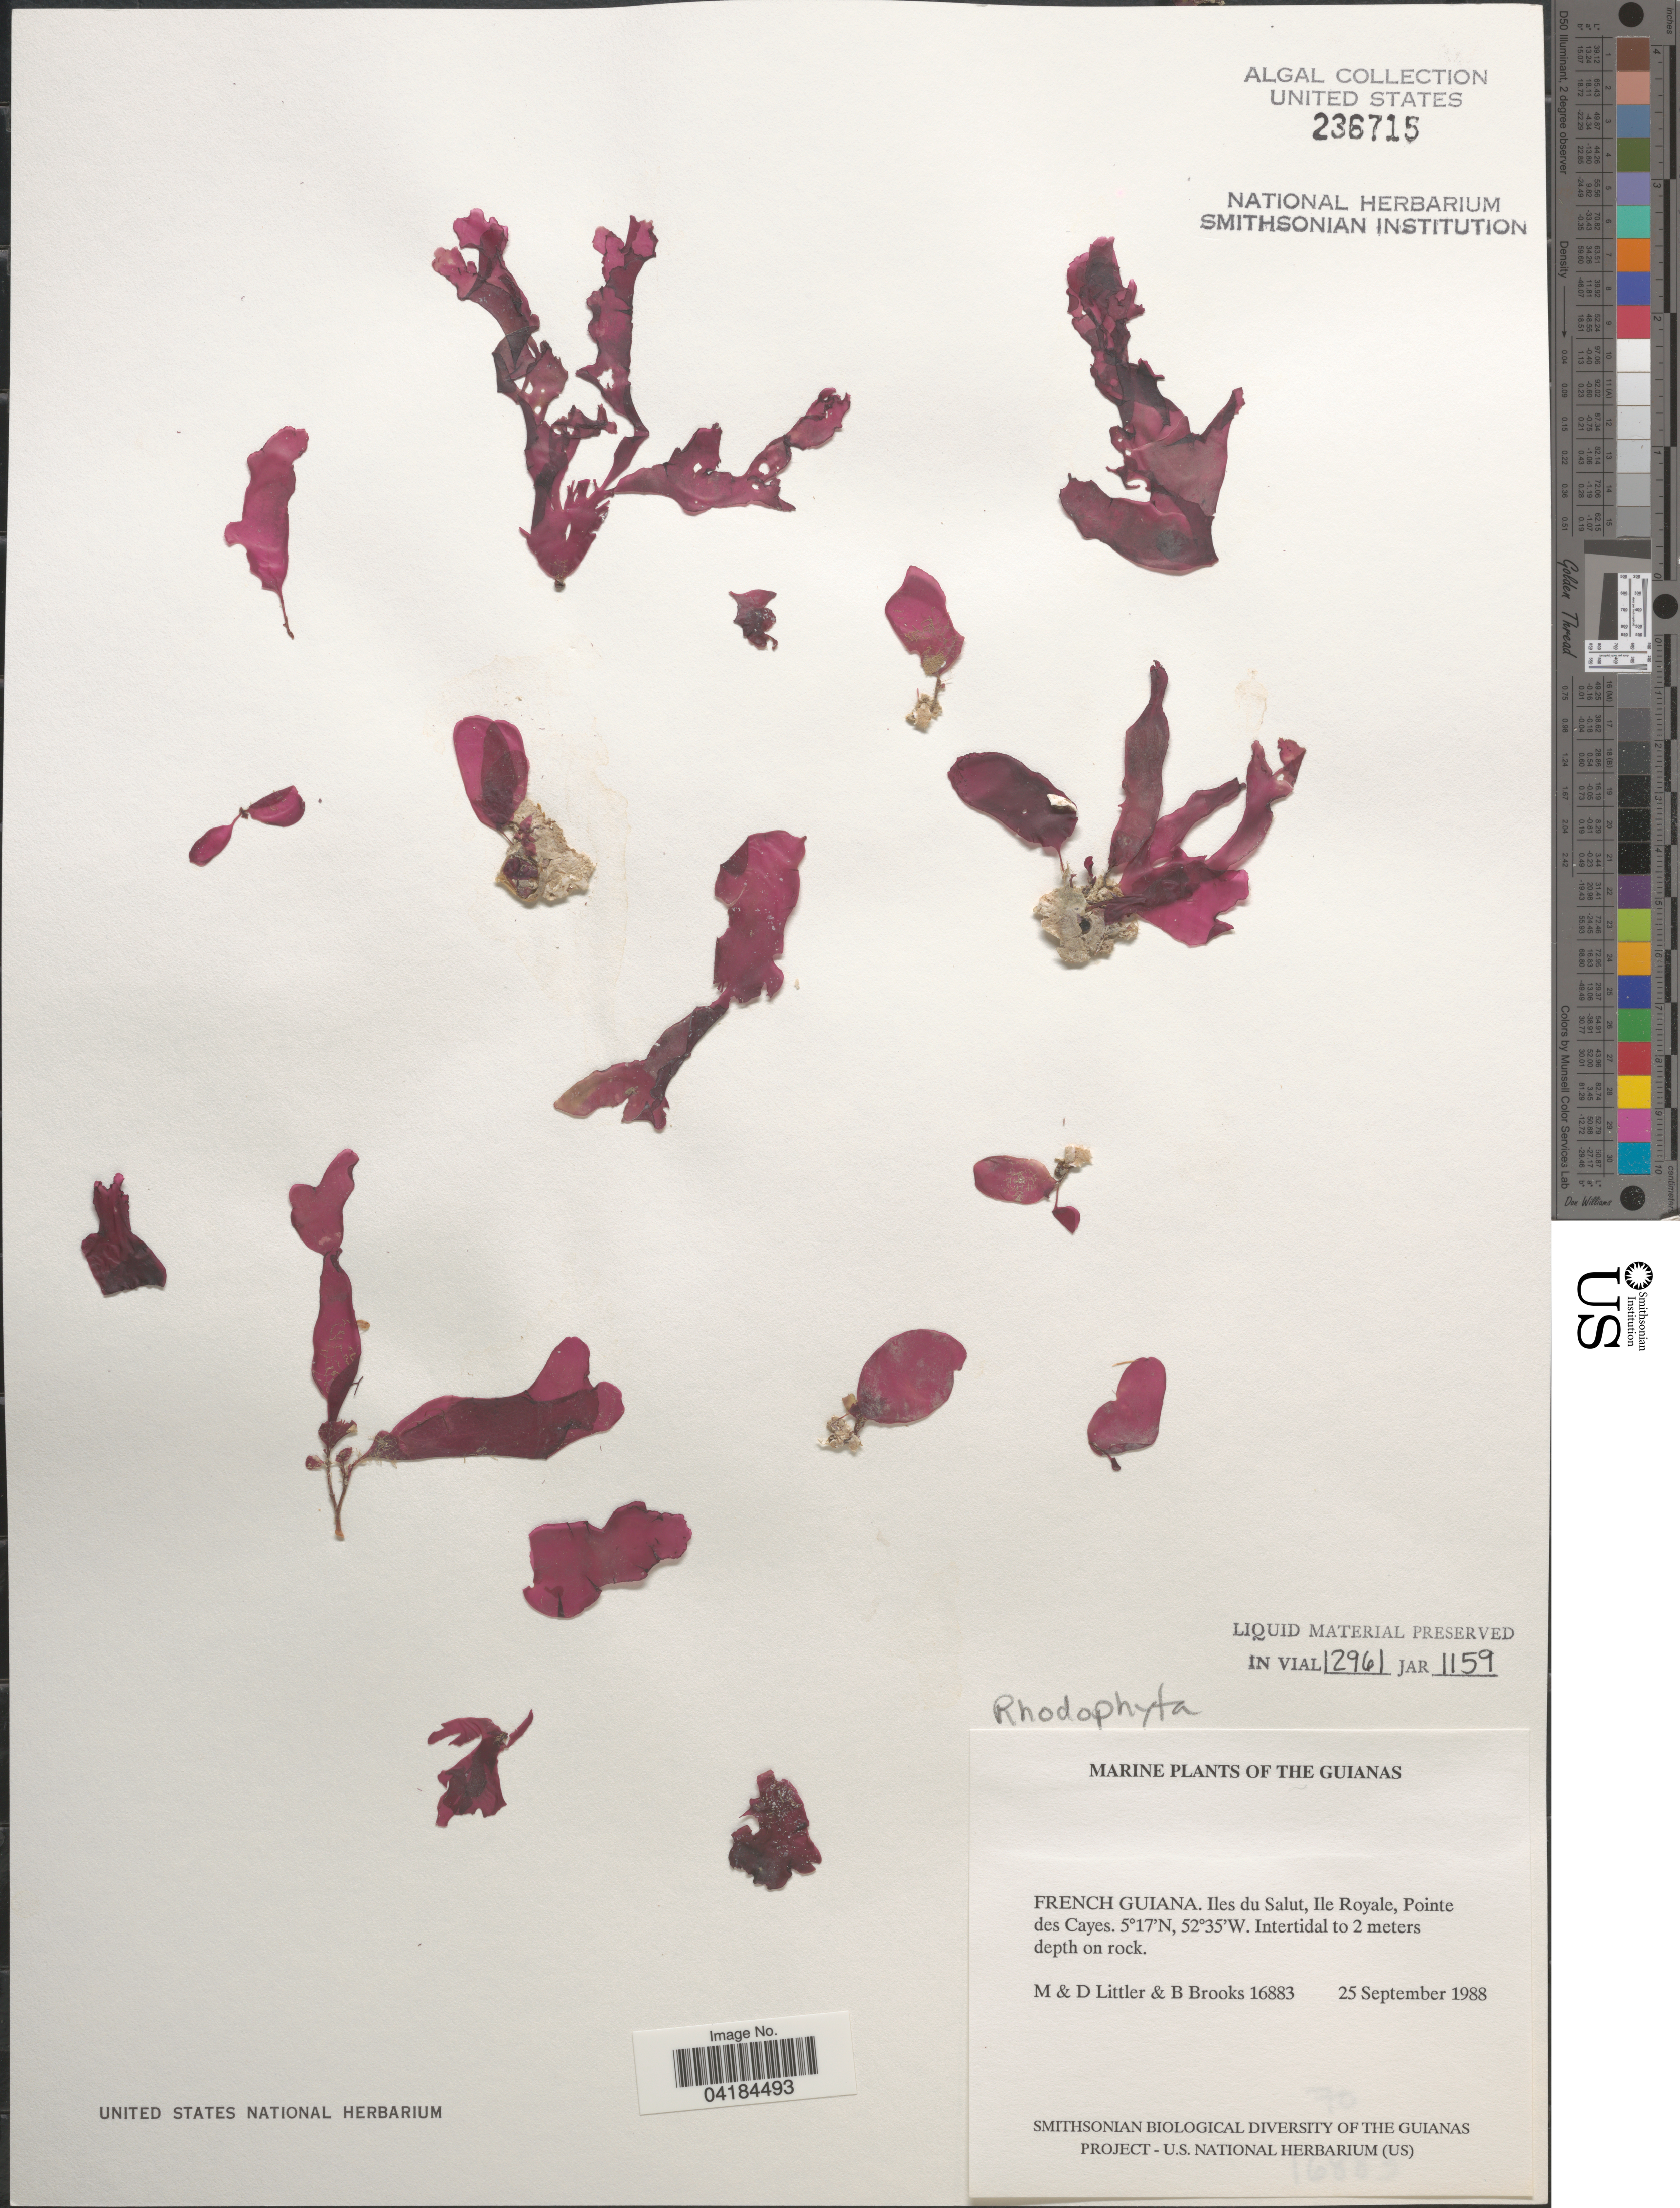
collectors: M. Littler, D. S. Littler & B. Brooks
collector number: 16883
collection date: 1988-09-25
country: French Guiana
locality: The Guianas. Iles du Salut, Ile Royale, Pointe des Cayes.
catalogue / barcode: US 236715